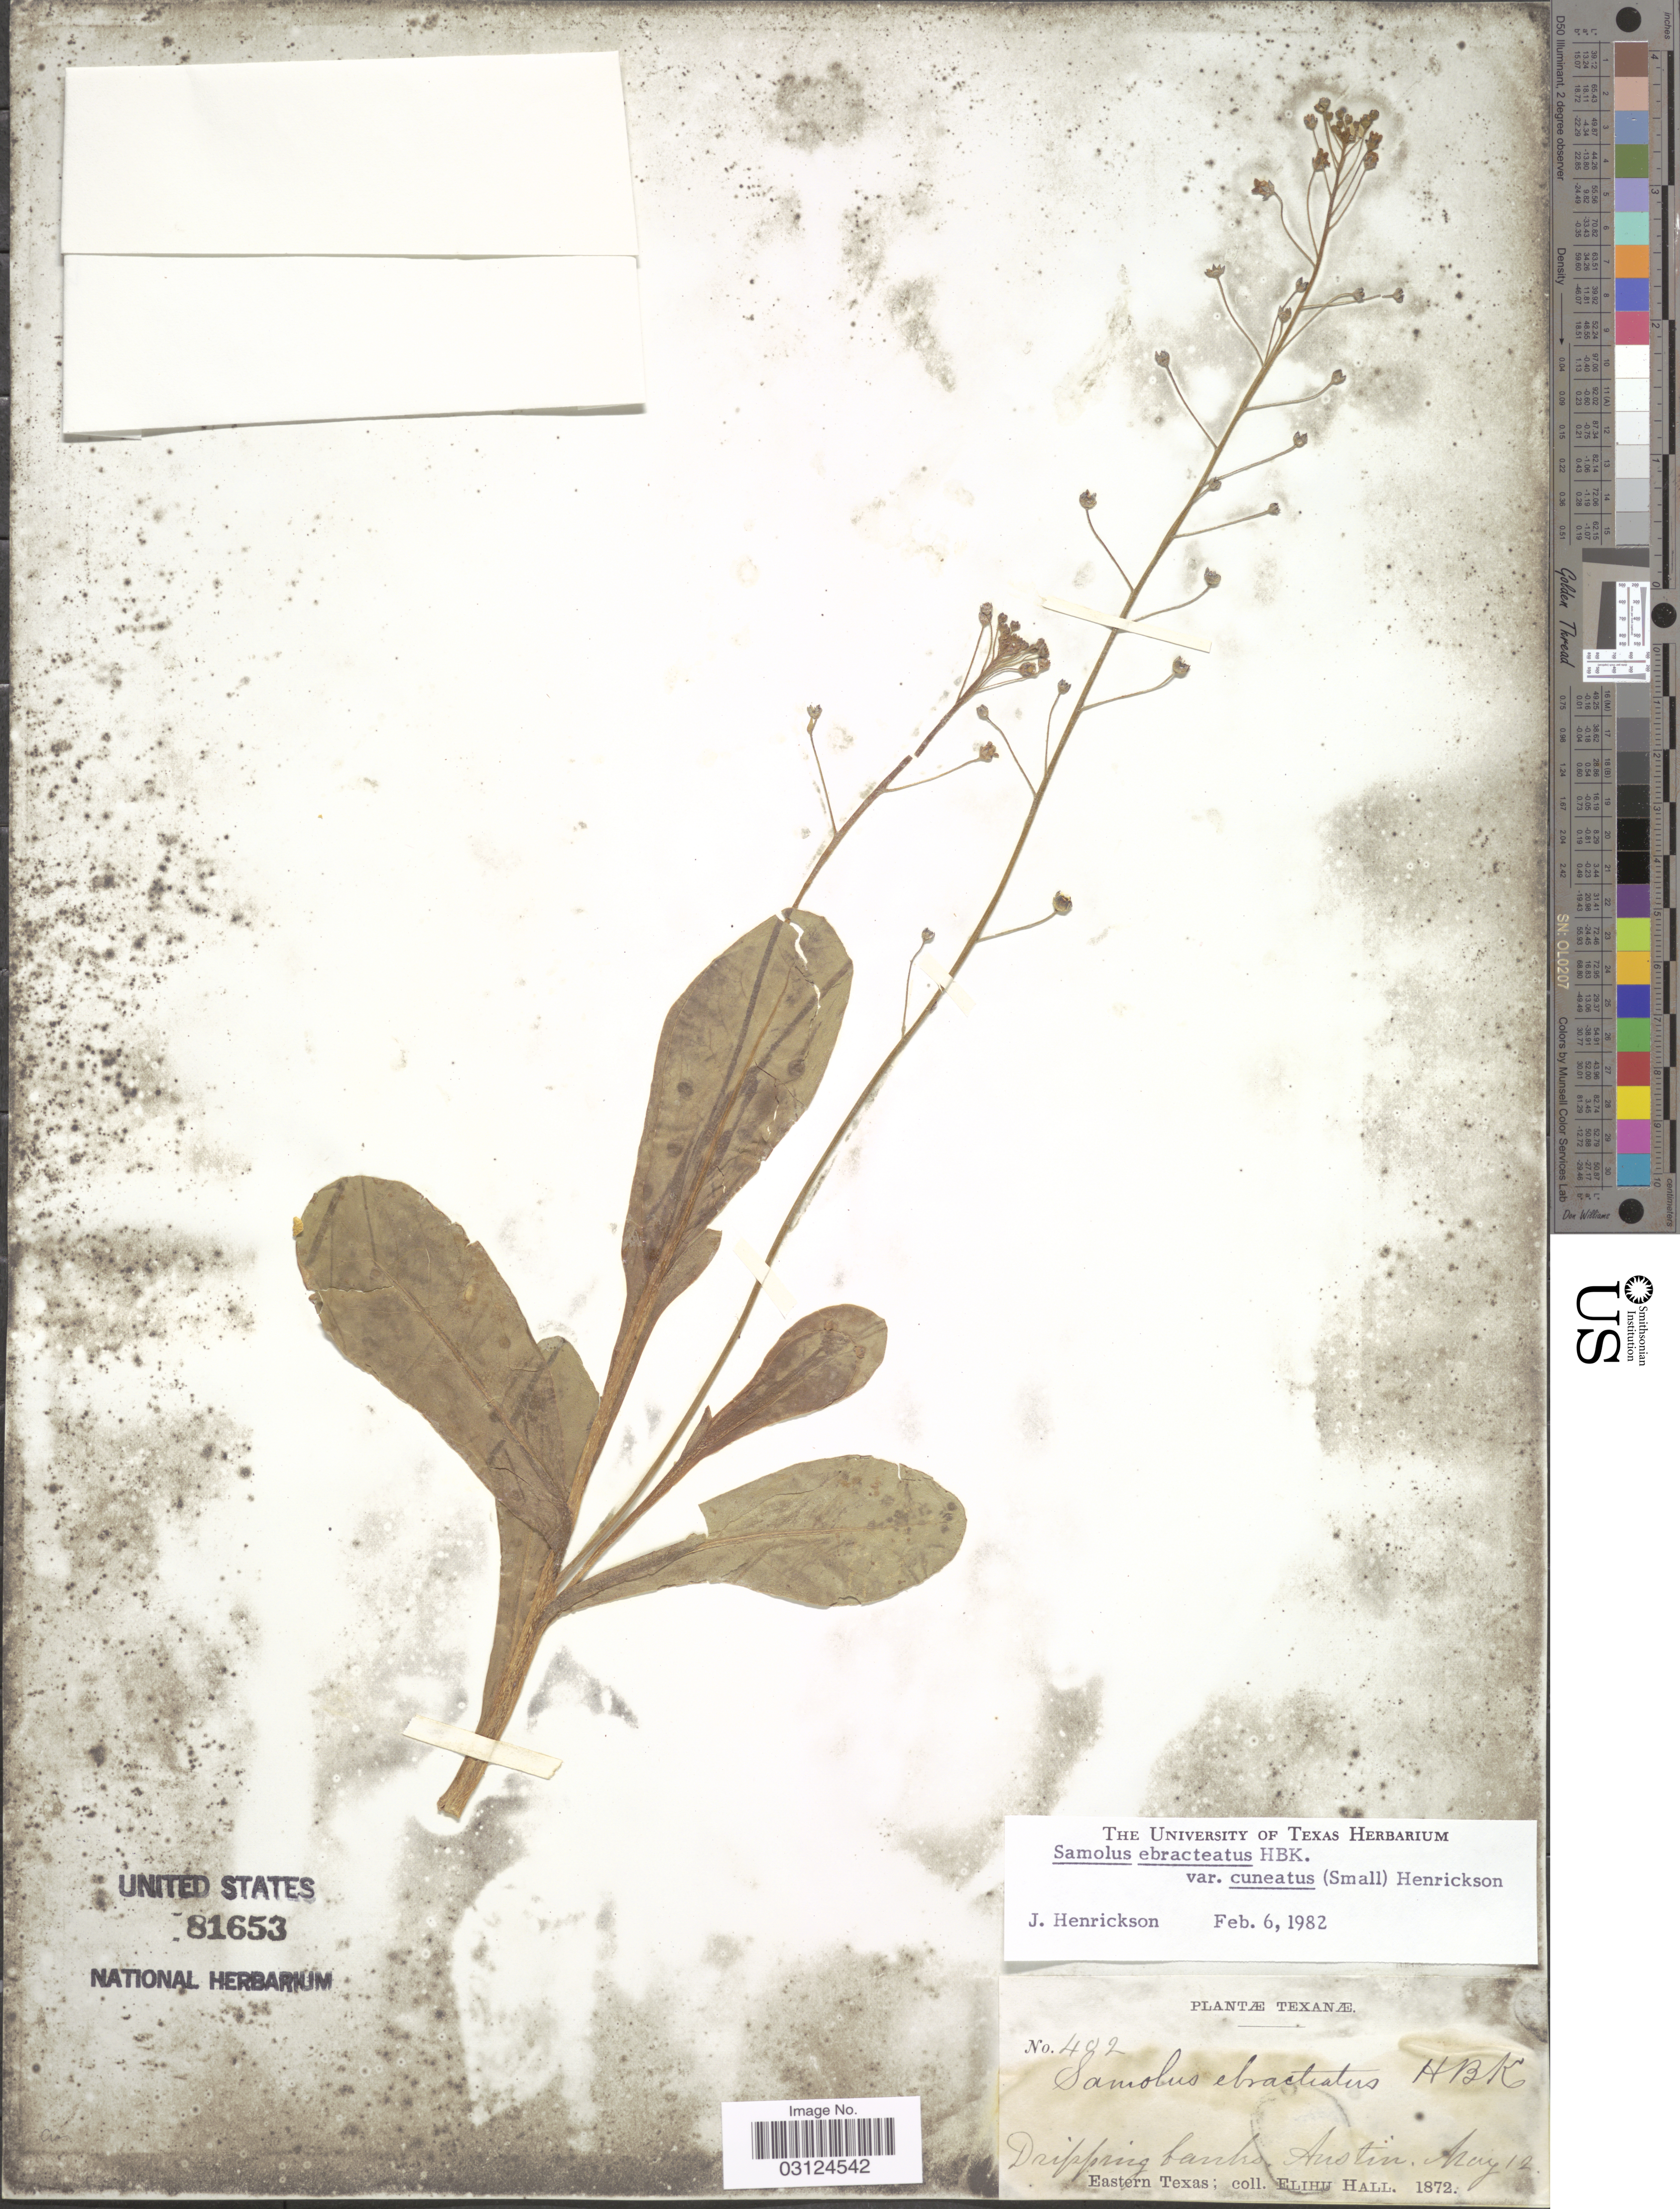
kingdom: Plantae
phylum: Tracheophyta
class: Magnoliopsida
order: Ericales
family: Primulaceae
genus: Samolus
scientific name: Samolus ebracteatus subsp. cuneatus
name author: (Small) R. Knuth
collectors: E. Hall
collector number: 402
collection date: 1872-05-12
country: United States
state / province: Texas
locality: Austin, Eastern Texas.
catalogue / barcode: US 81653